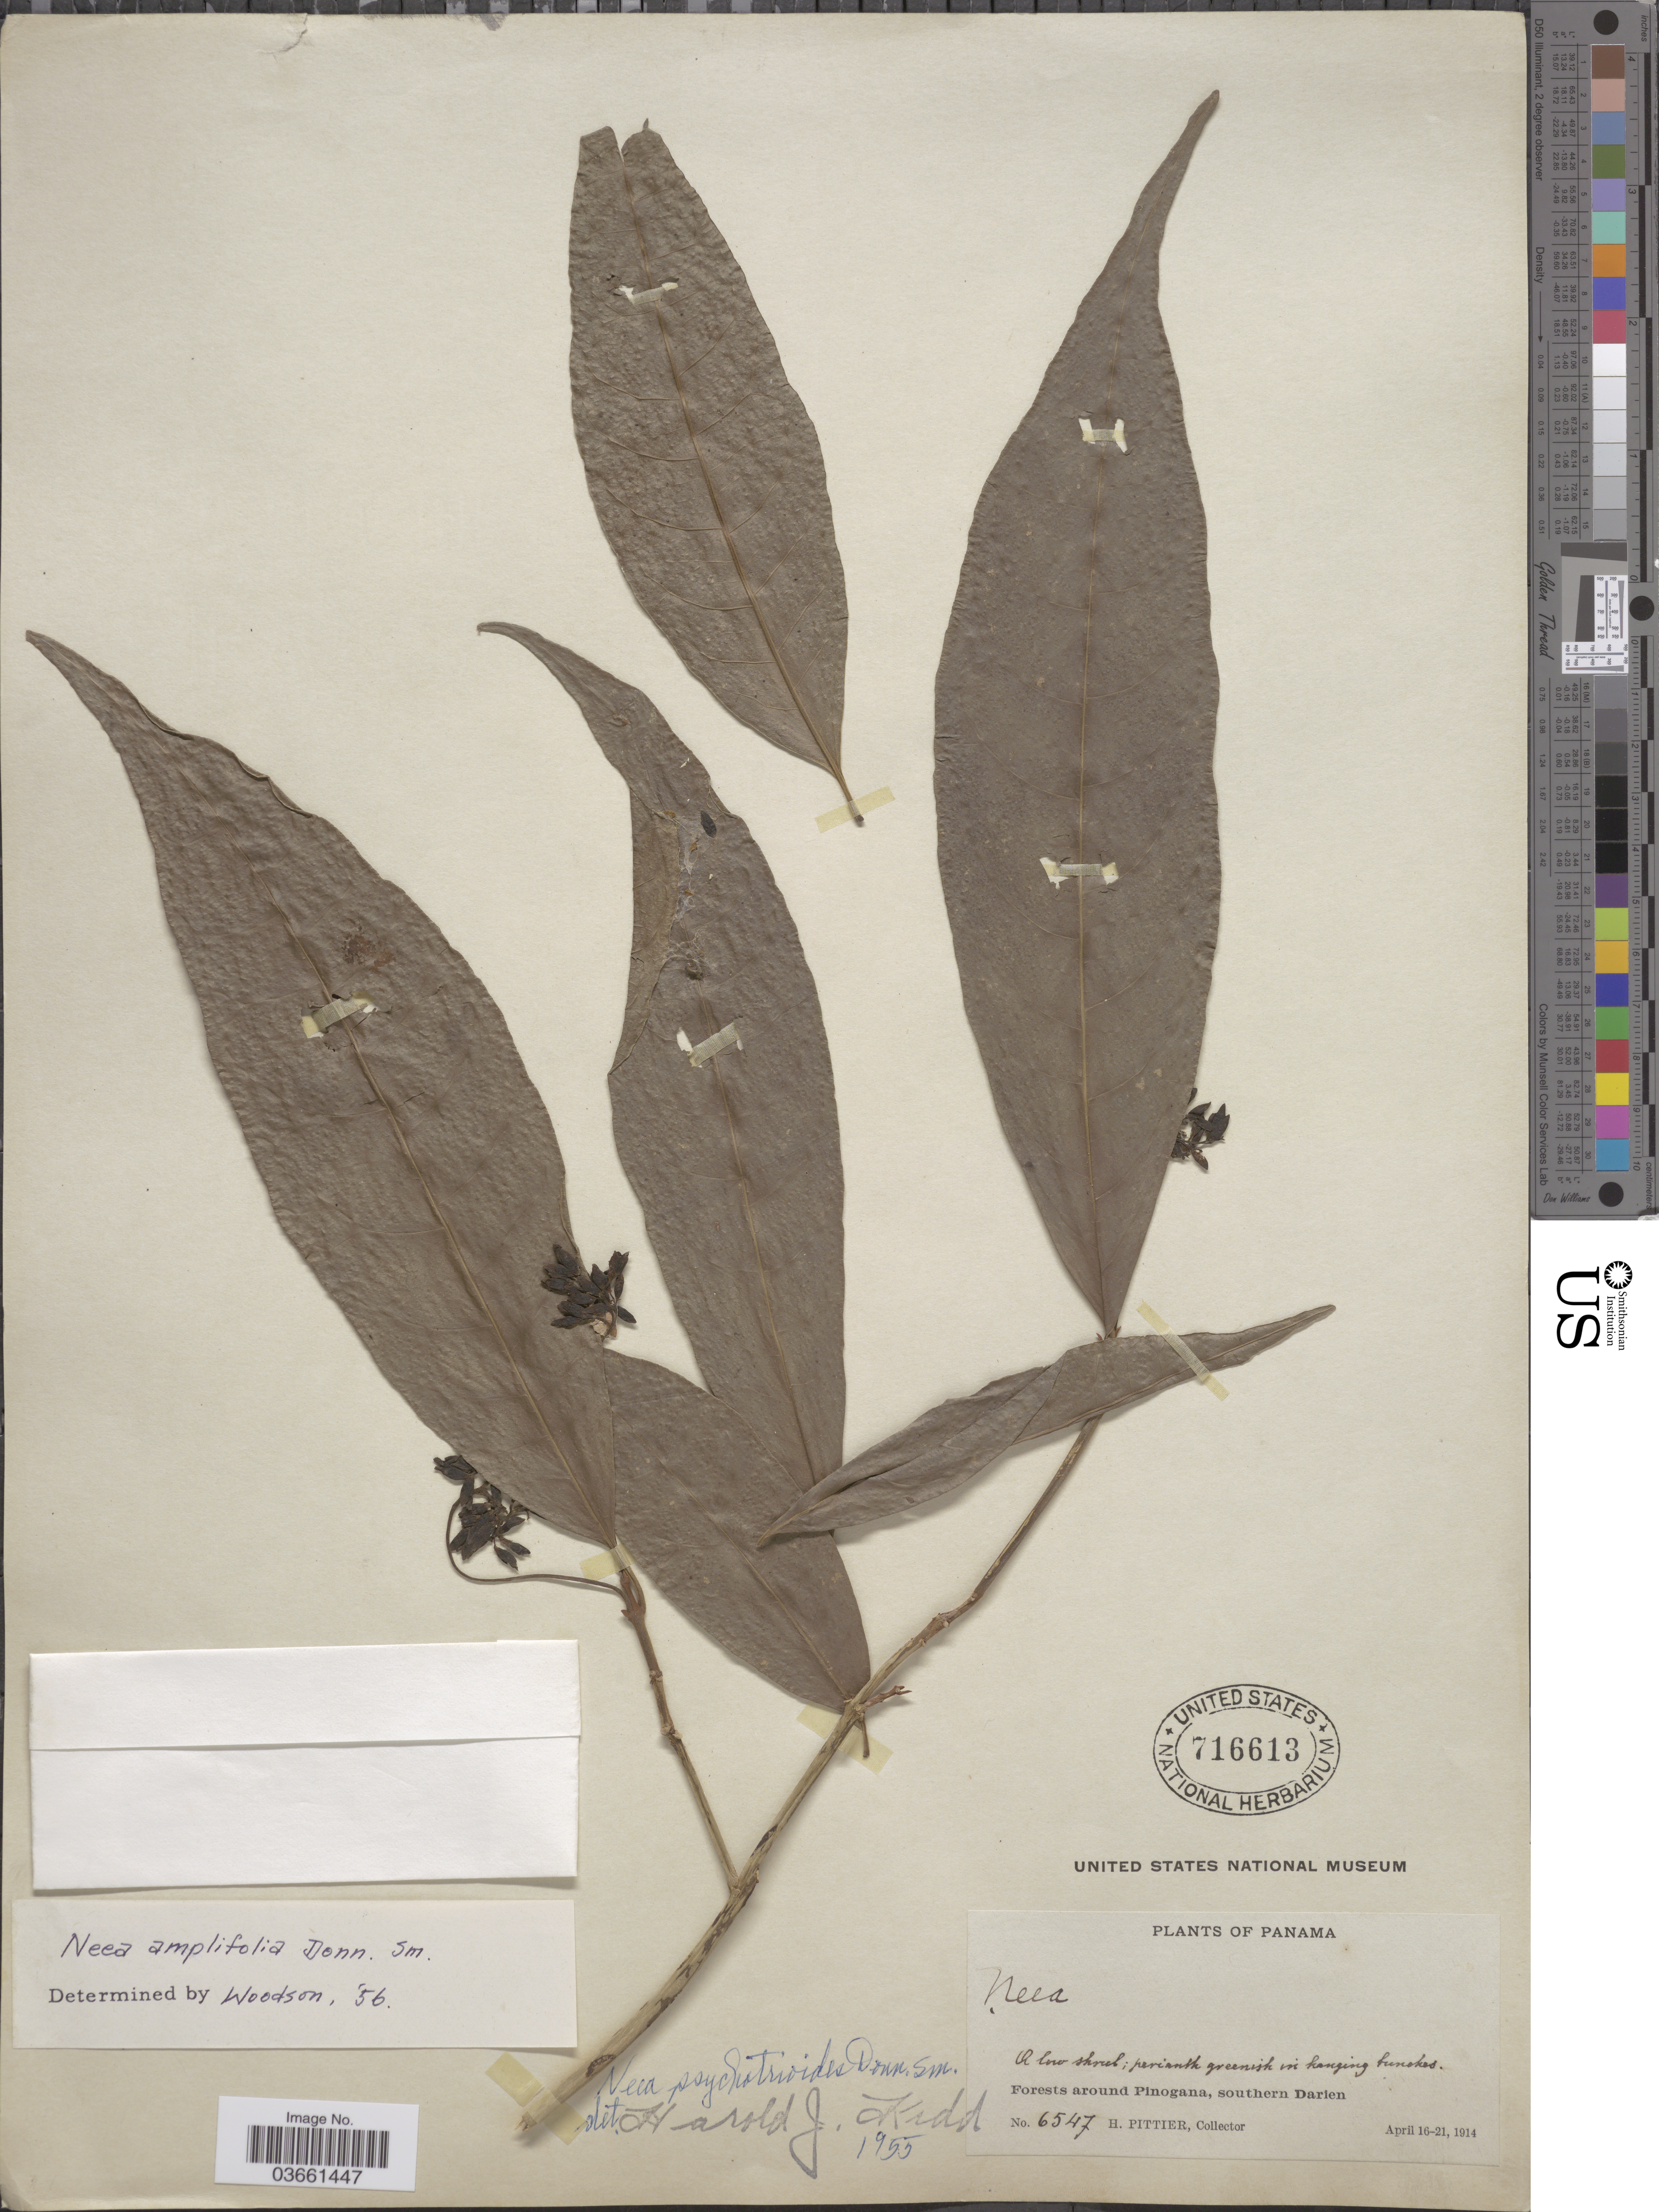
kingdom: Plantae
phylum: Tracheophyta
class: Magnoliopsida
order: Caryophyllales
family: Nyctaginaceae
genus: Neea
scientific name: Neea amplifolia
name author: Donn. Sm.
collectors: H. F. Pittier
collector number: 6547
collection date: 1914-04-16/1914-04-21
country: Panama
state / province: Darién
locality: Forests around Pinogana, southern Darien.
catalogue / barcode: US 716613